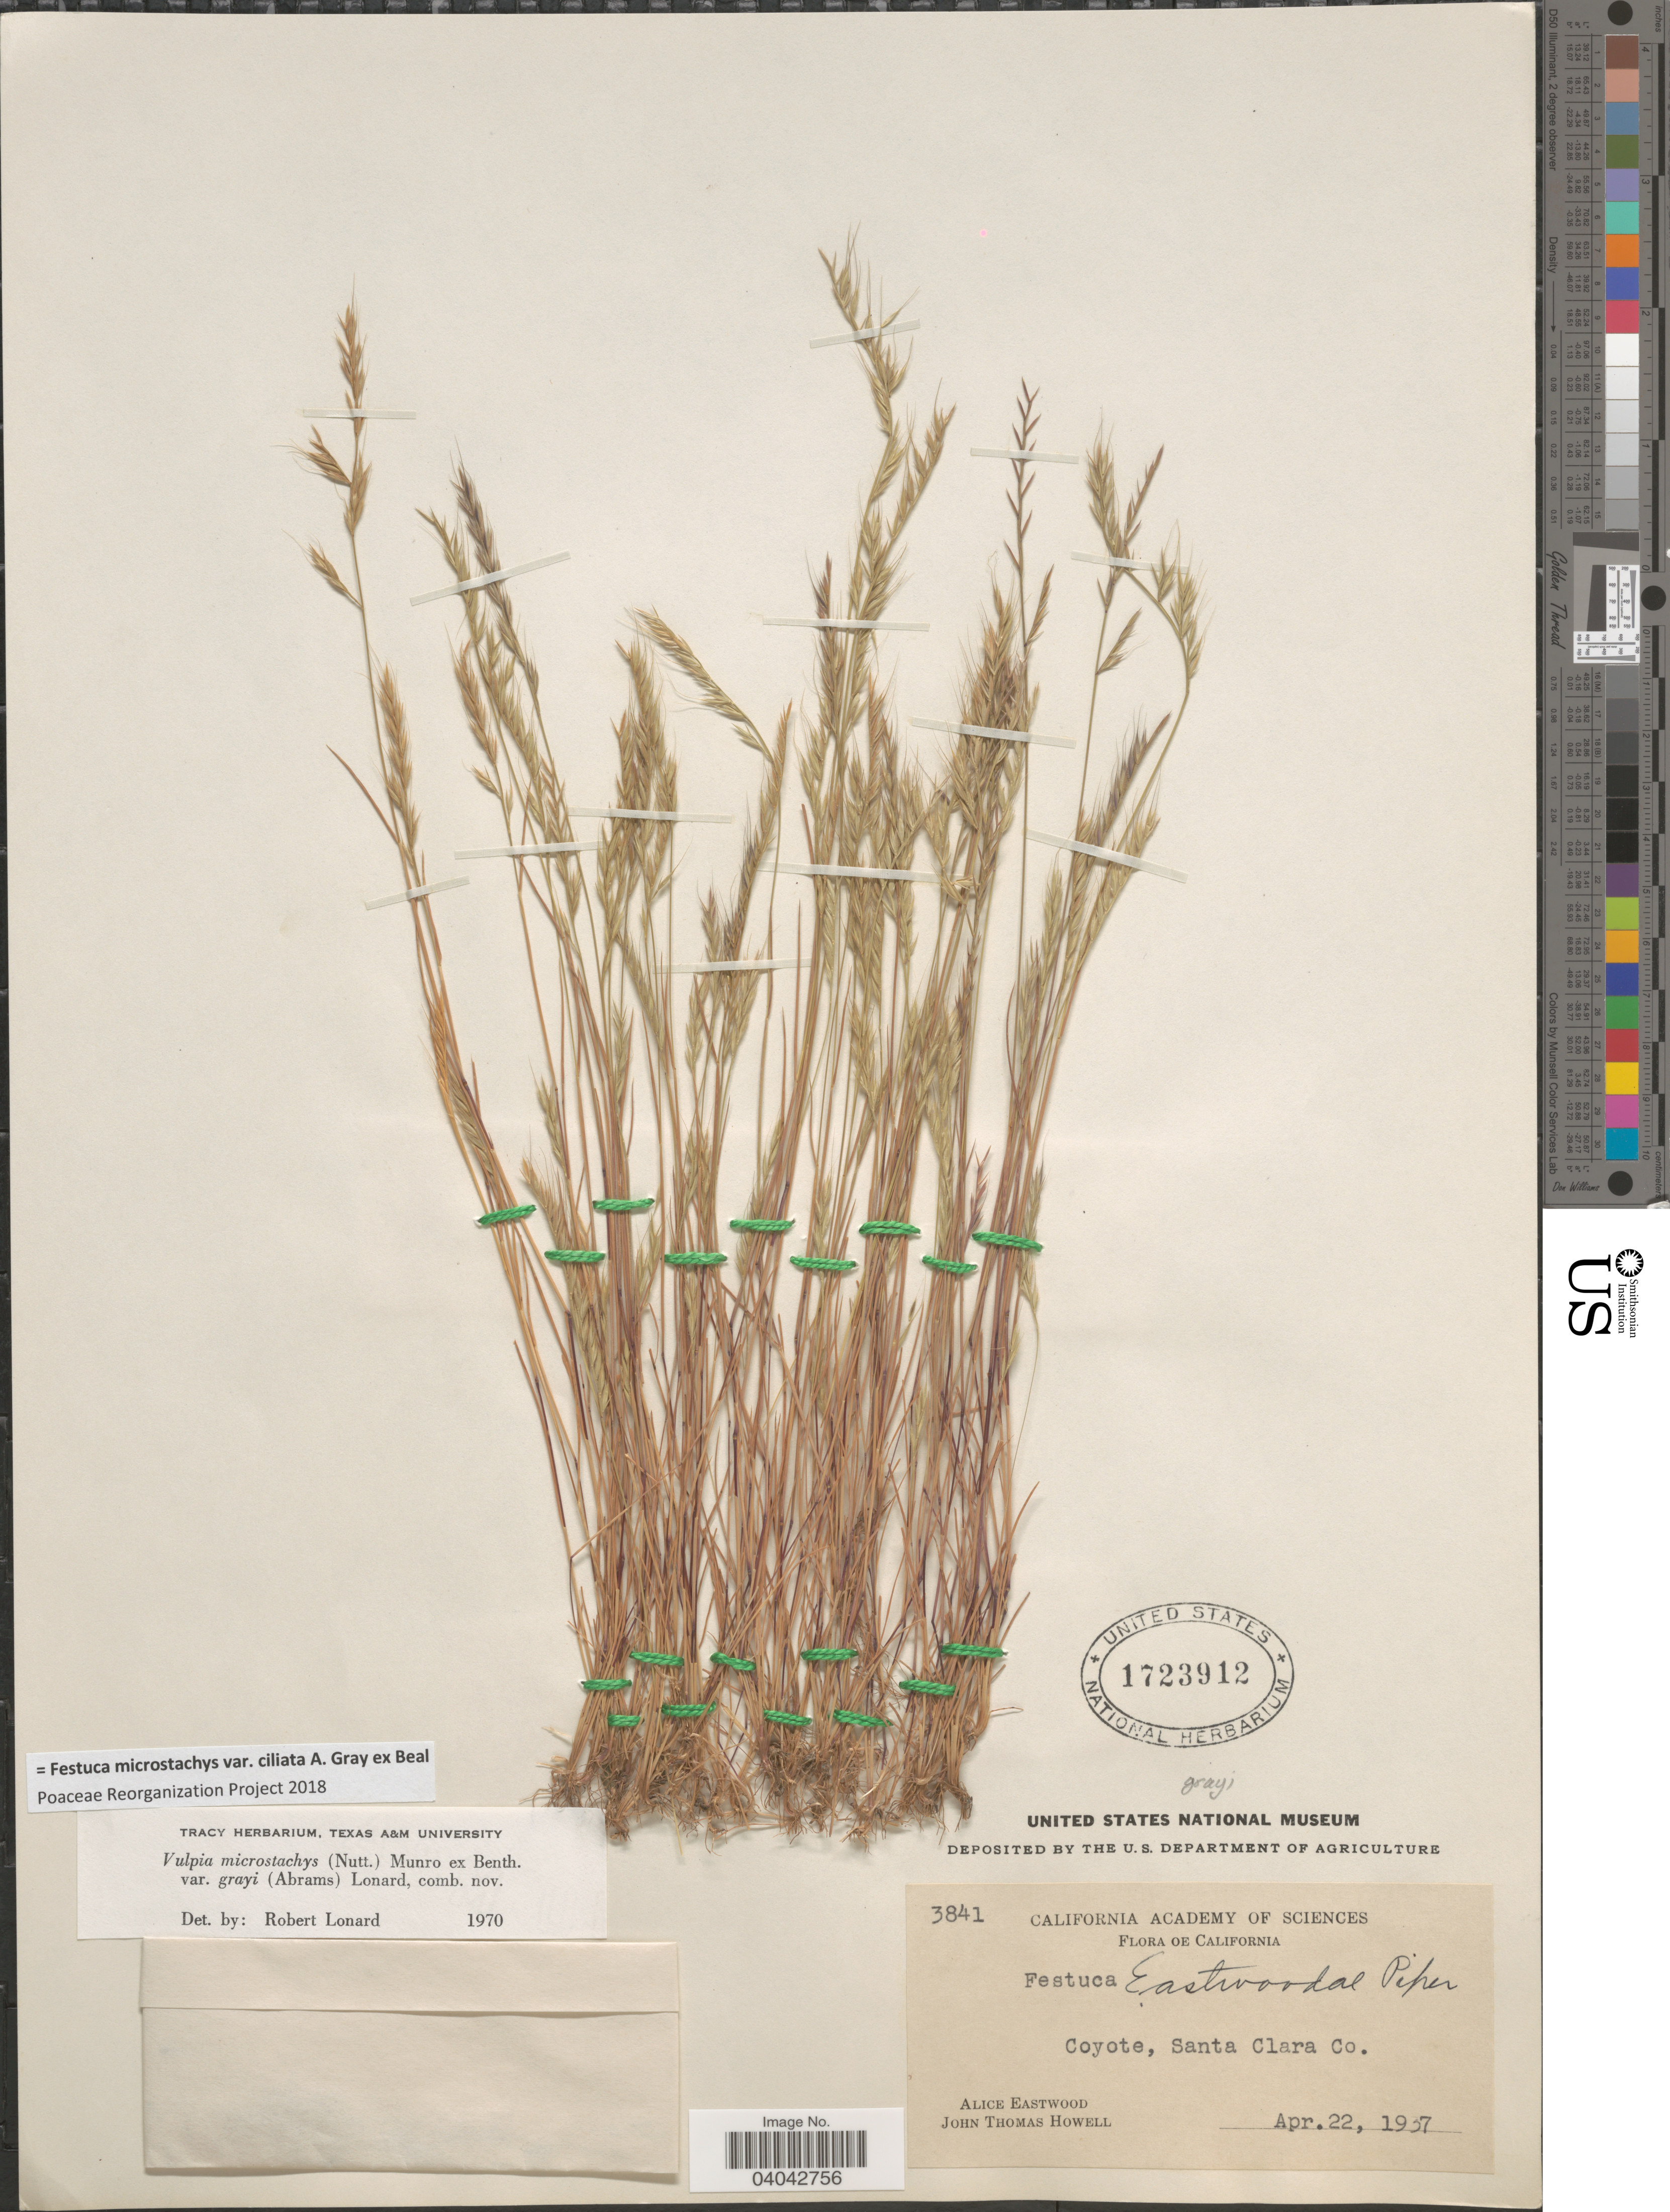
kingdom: Plantae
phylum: Tracheophyta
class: Liliopsida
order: Poales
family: Poaceae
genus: Festuca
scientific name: Festuca microstachys var. ciliata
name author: A. Gray ex W.J. Beal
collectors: A. Eastwood & J. T. Howell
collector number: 3841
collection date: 1937-04-22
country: United States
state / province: California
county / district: Santa Clara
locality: Coyote, Santa Clara Co.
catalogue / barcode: US 1723912